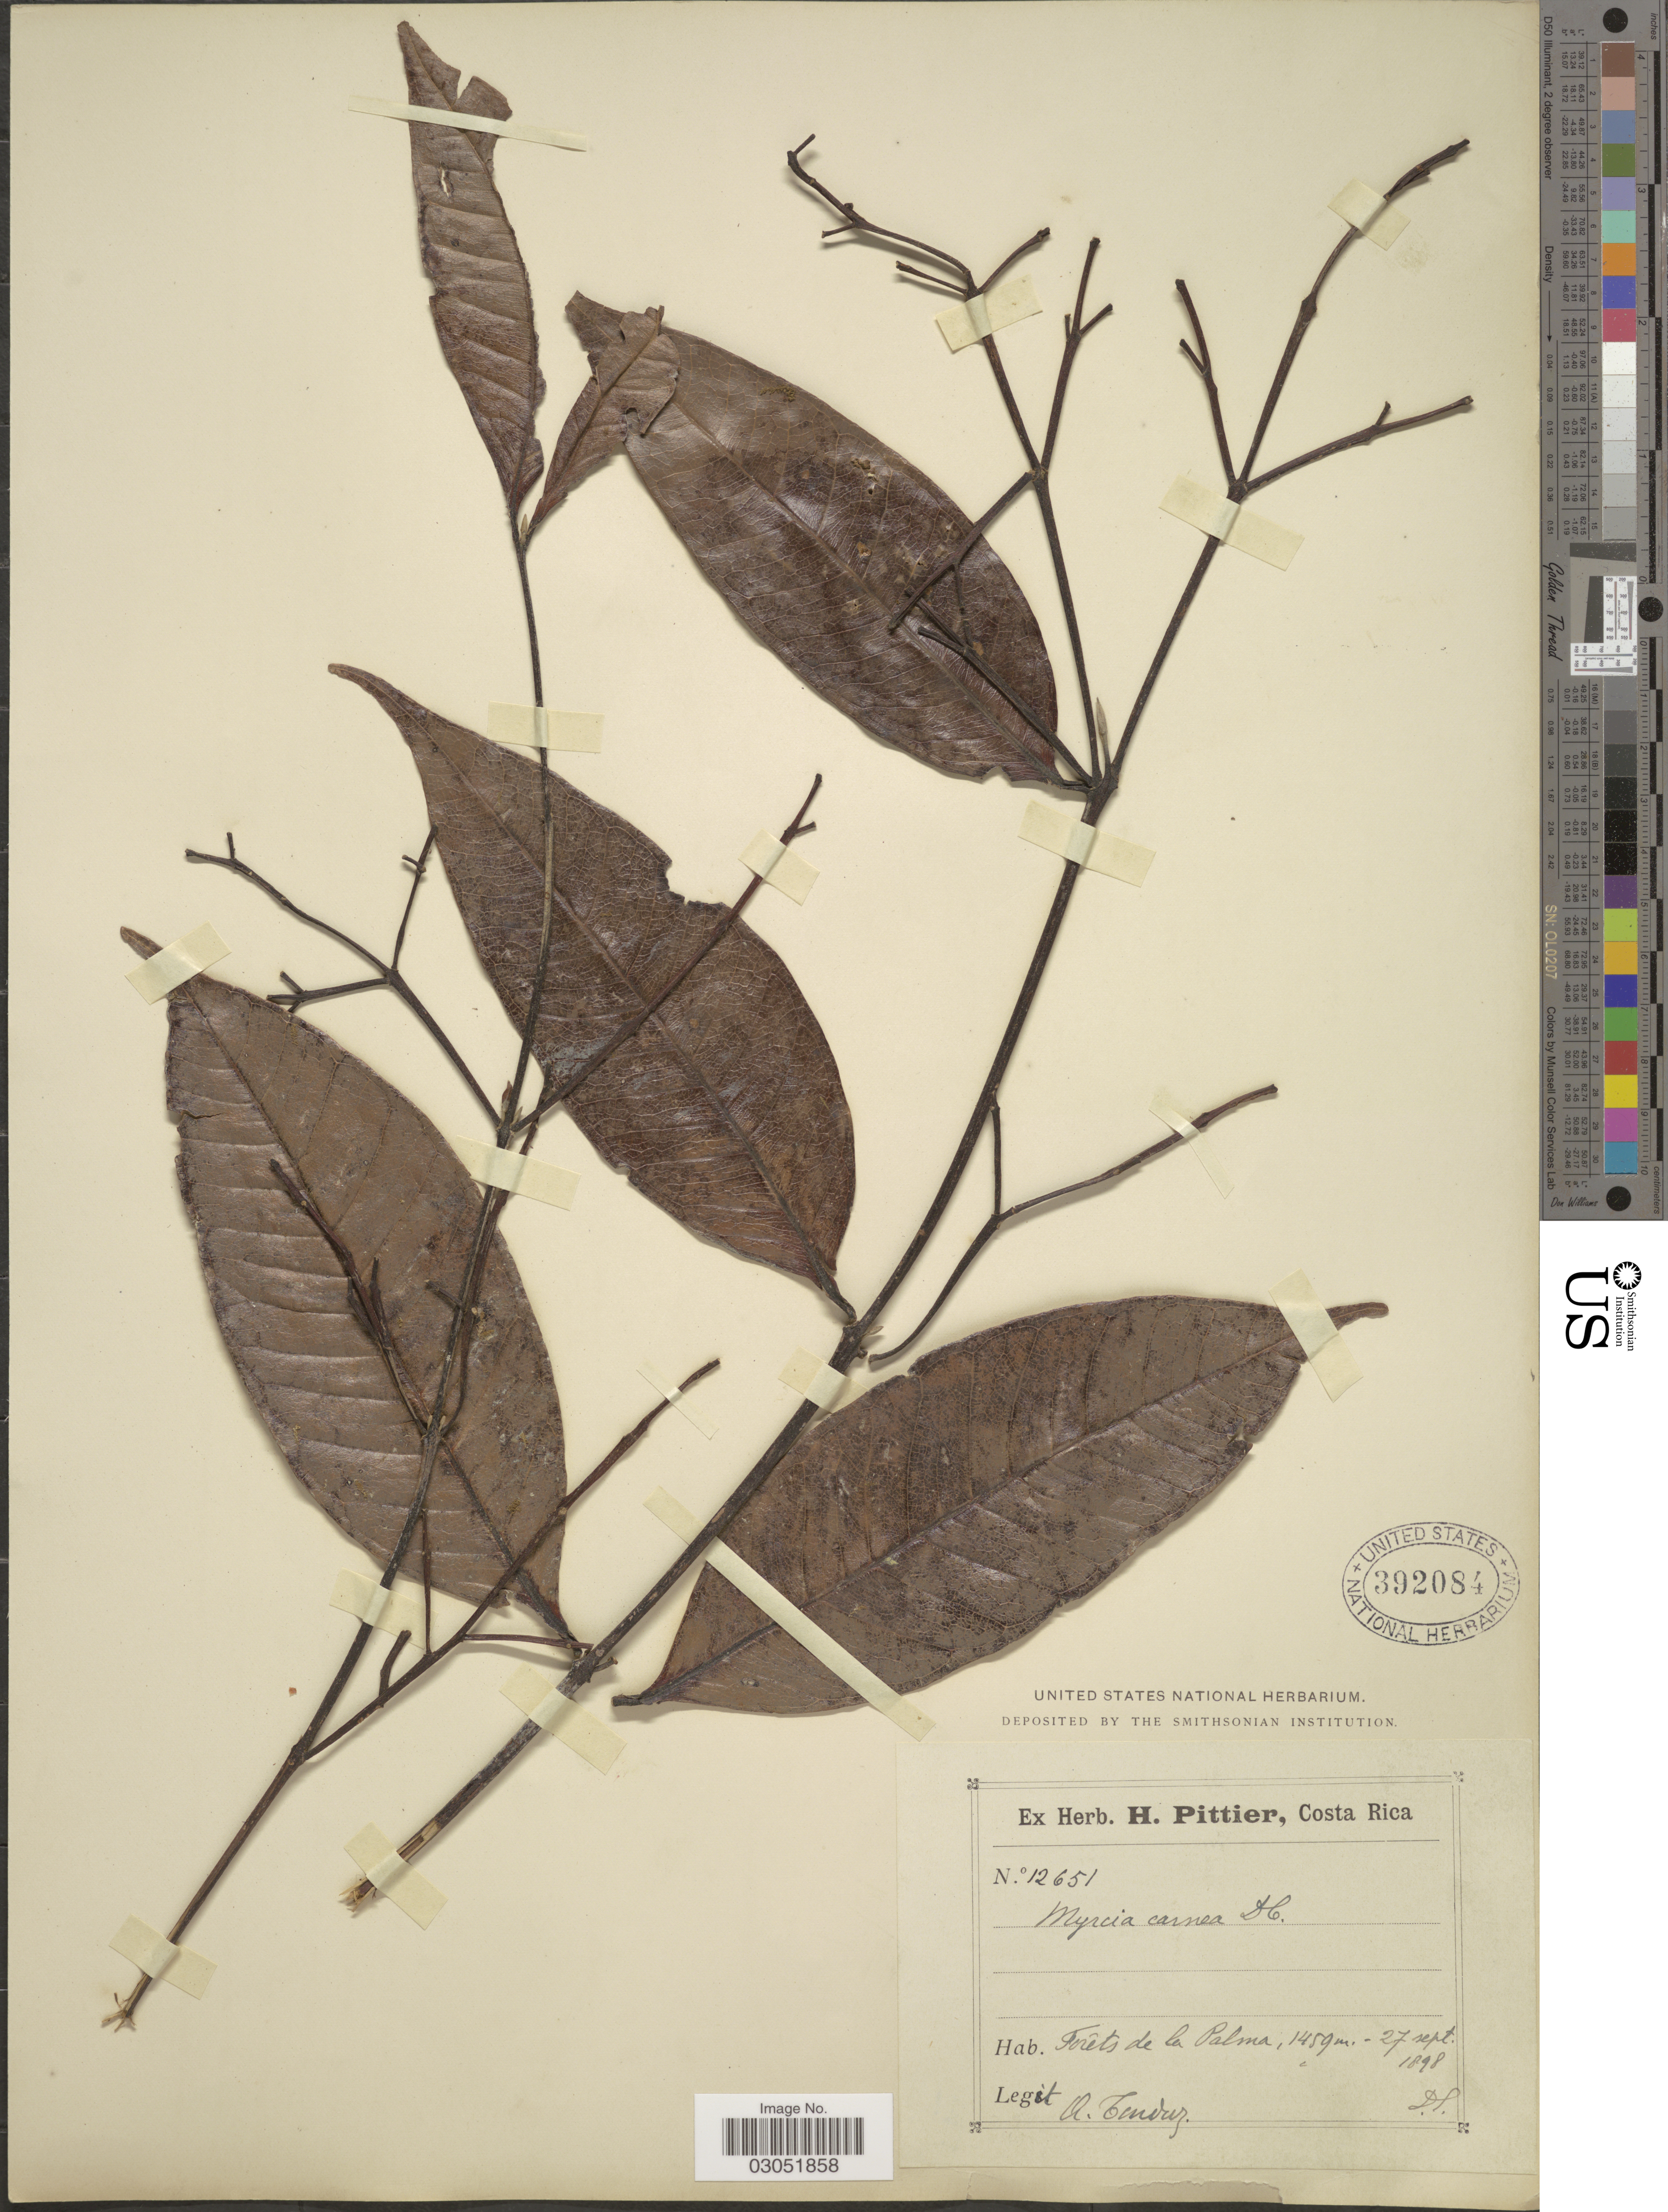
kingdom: Plantae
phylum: Tracheophyta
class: Magnoliopsida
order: Myrtales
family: Myrtaceae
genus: Myrcia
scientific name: Myrcia carnea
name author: (G. Mey.) DC.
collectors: A. Tonduz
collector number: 12651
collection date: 1898-09-27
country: Costa Rica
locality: Forêts de la Palma.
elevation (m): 1459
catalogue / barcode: US 392084